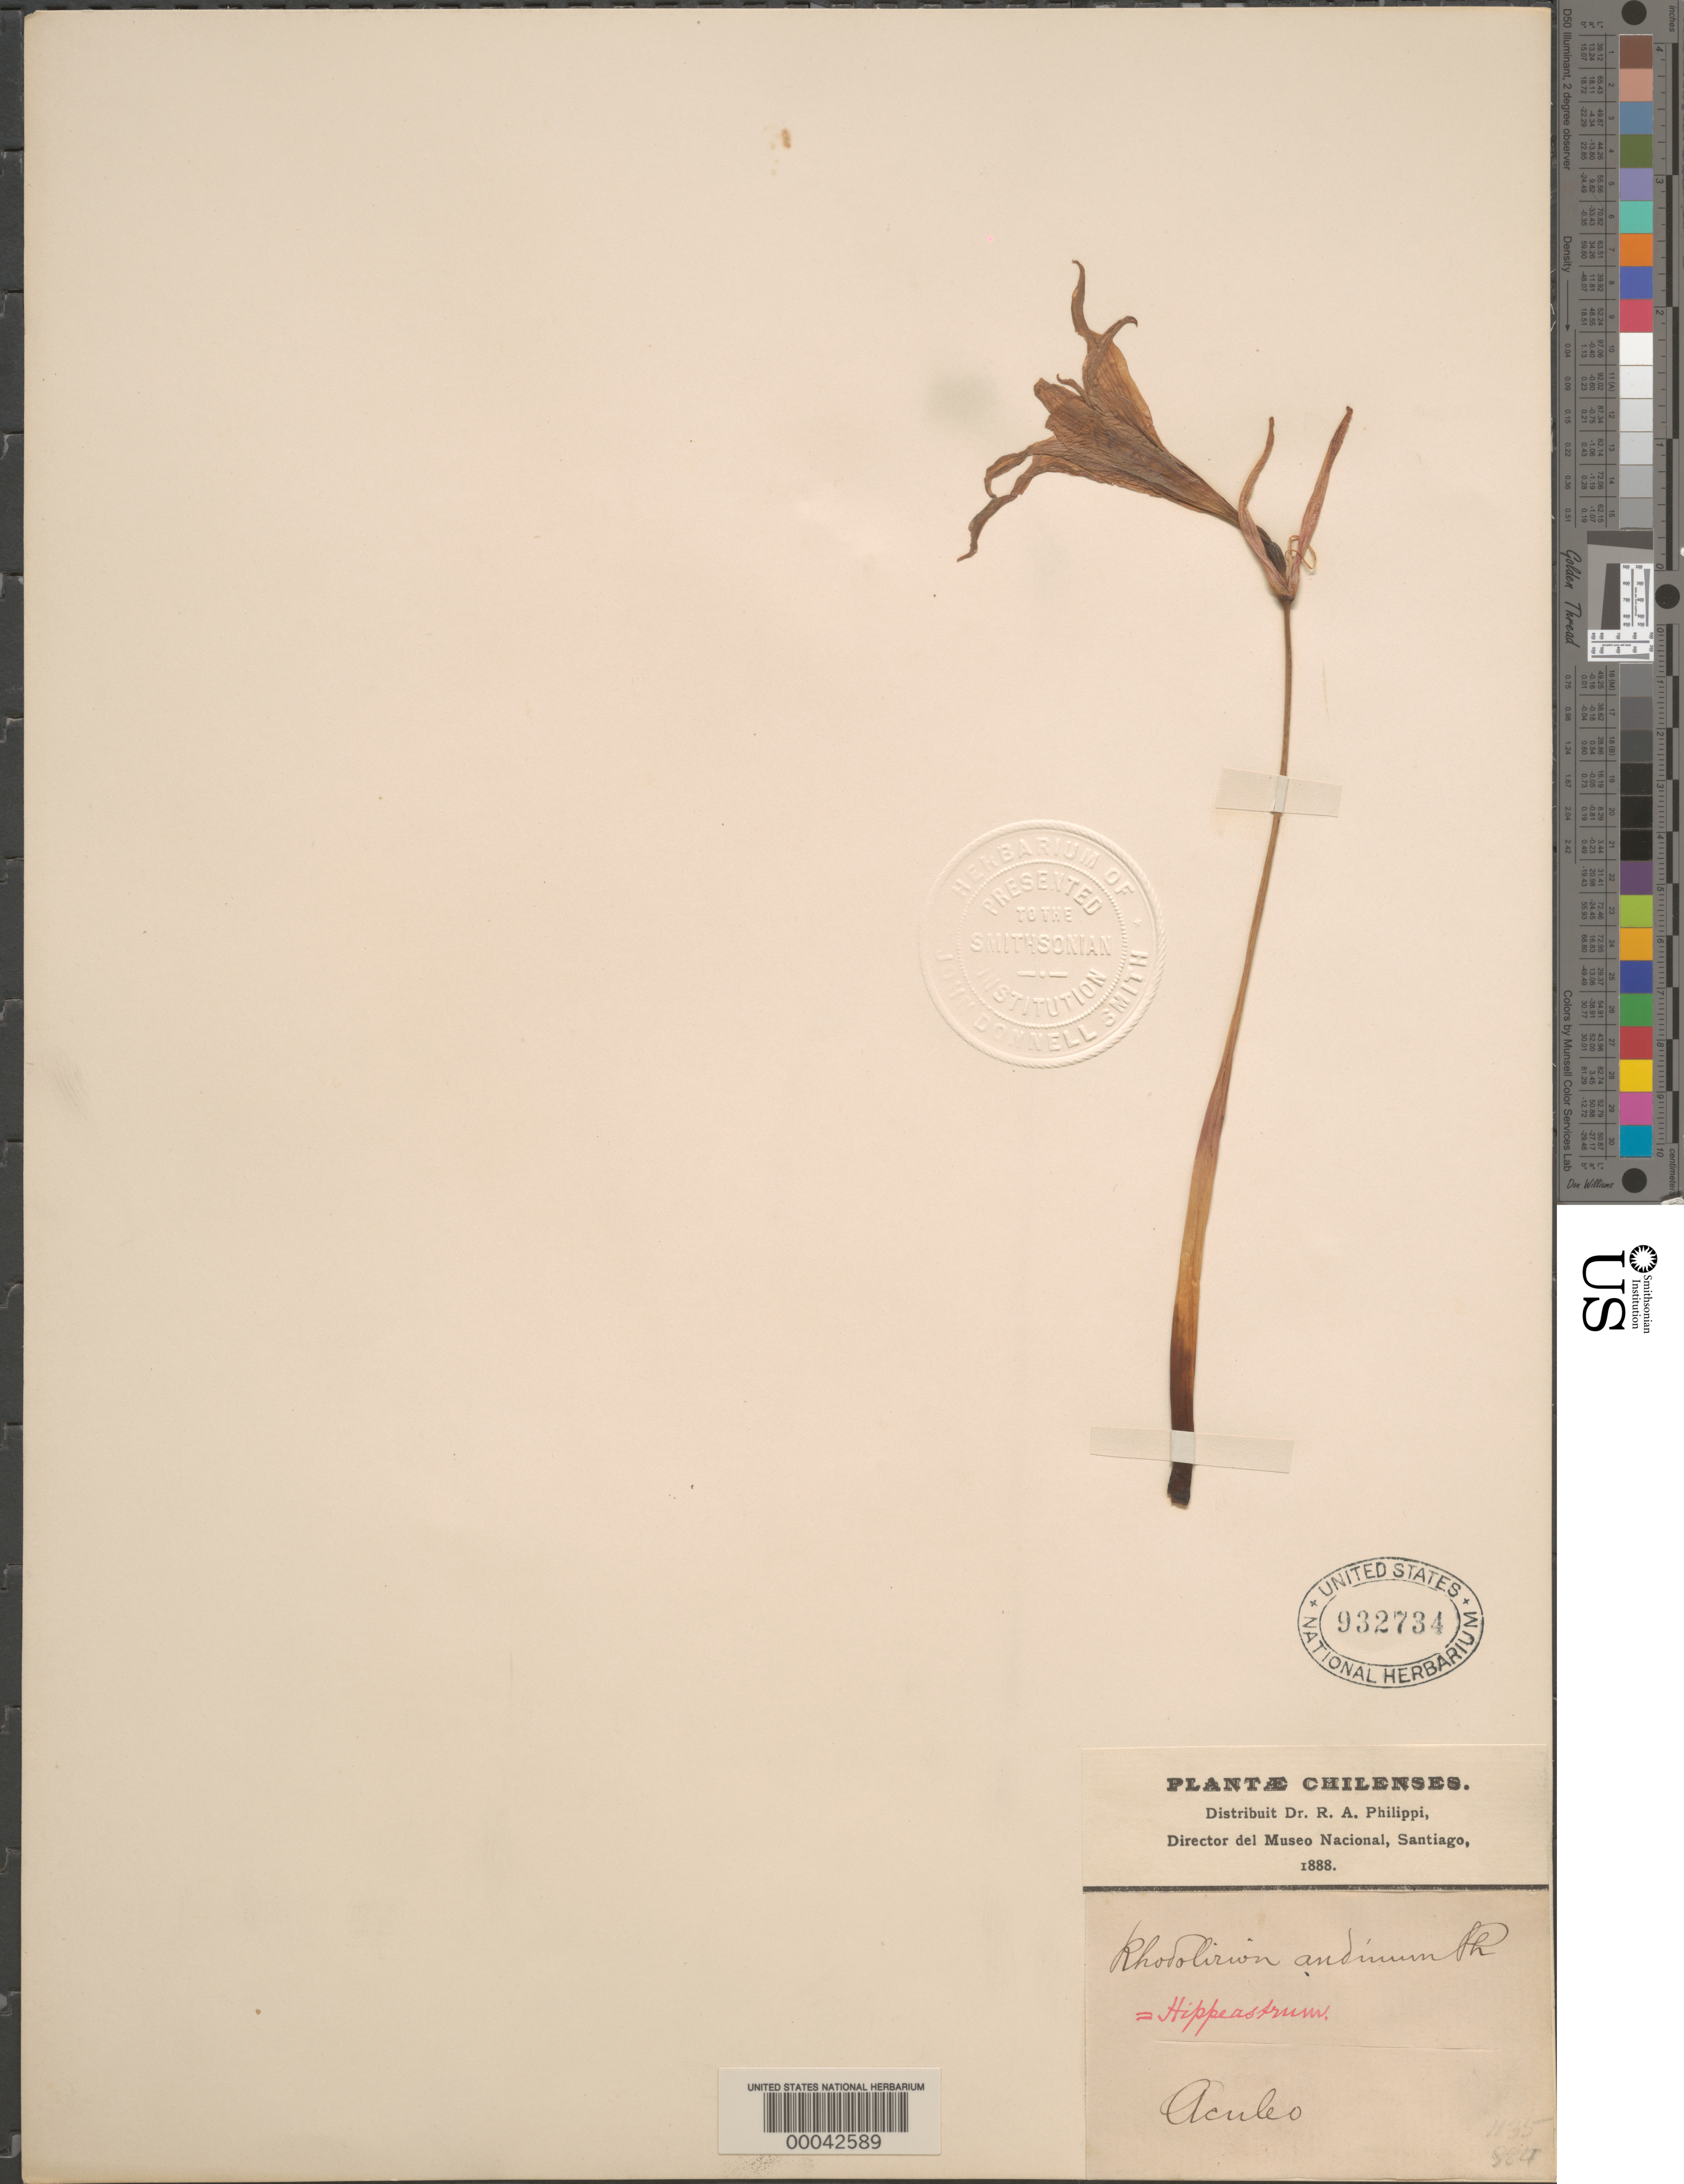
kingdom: Plantae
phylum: Tracheophyta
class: Liliopsida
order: Asparagales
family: Amaryllidaceae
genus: Hippeastrum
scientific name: Hippeastrum andina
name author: (Phil.) Baker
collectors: R. A. Philippi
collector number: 1135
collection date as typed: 1888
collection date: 1888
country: Chile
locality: Aculeo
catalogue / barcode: US 932734